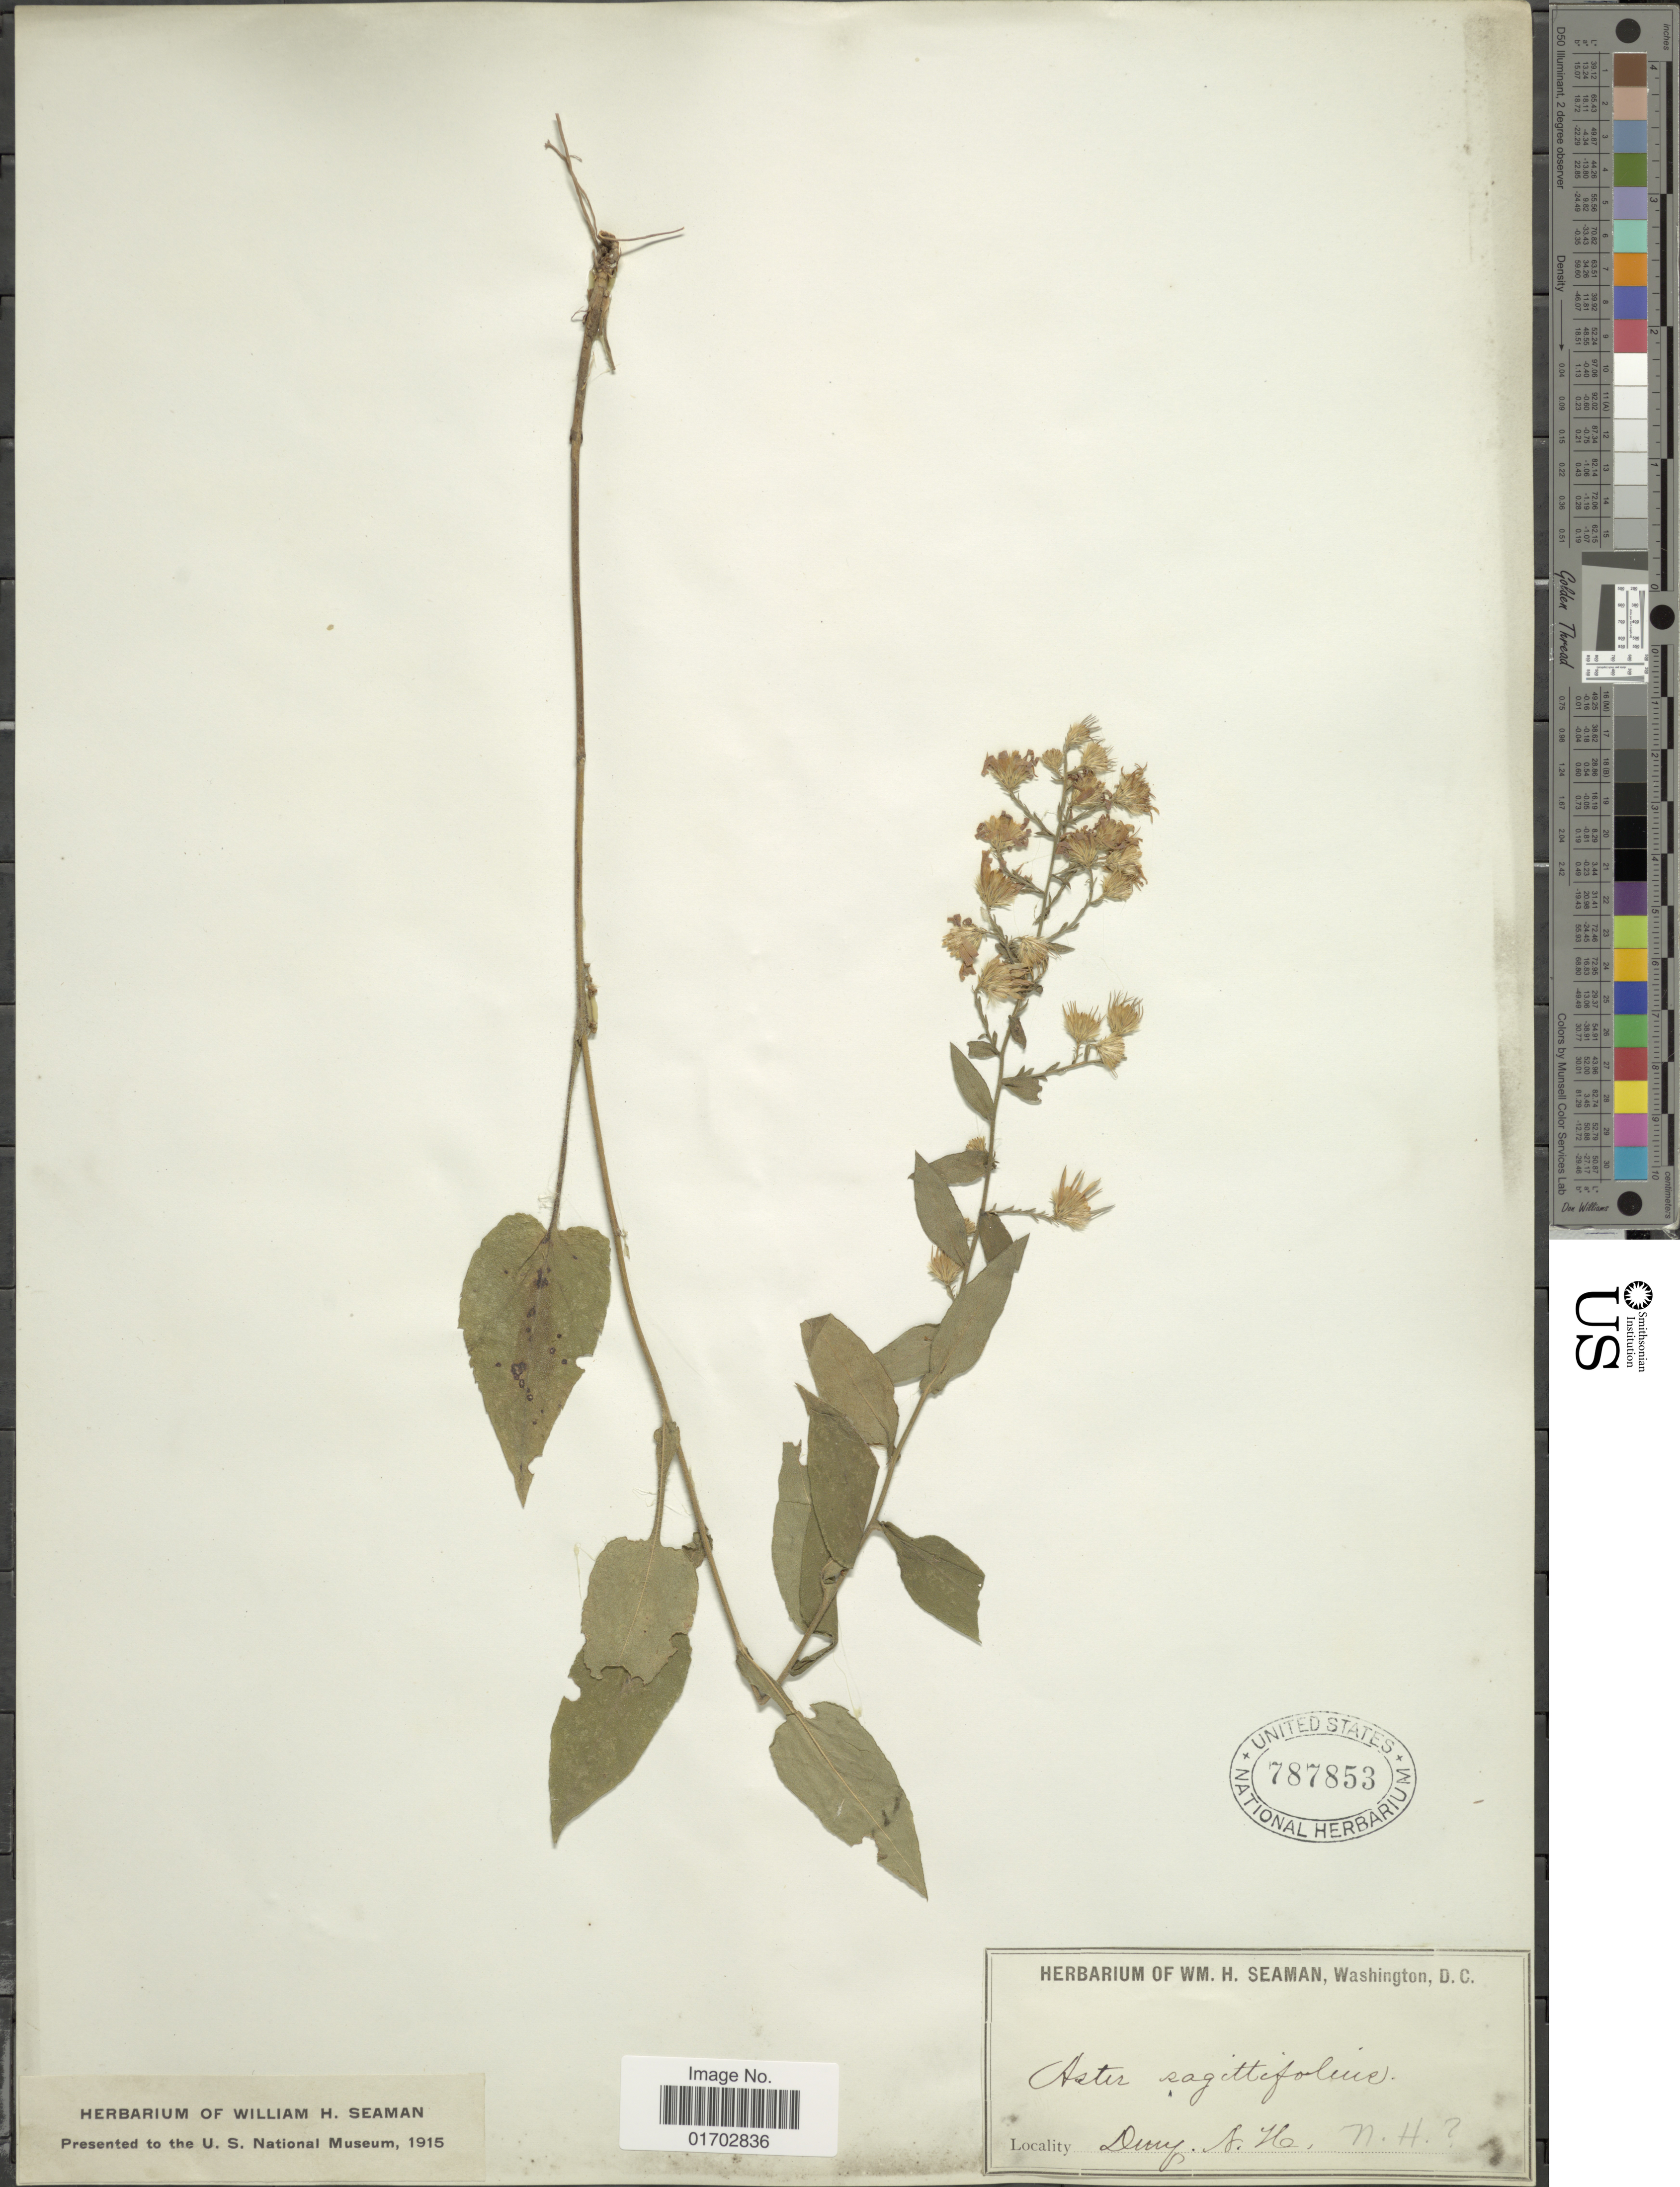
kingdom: Plantae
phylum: Tracheophyta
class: Magnoliopsida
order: Asterales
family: Asteraceae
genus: Symphyotrichum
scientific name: Symphyotrichum sagittifolium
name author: (Wedem. ex Willd.) G.L. Nesom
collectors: ex herb. Seaman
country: United States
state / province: New Hampshire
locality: Derry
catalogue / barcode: US 787853